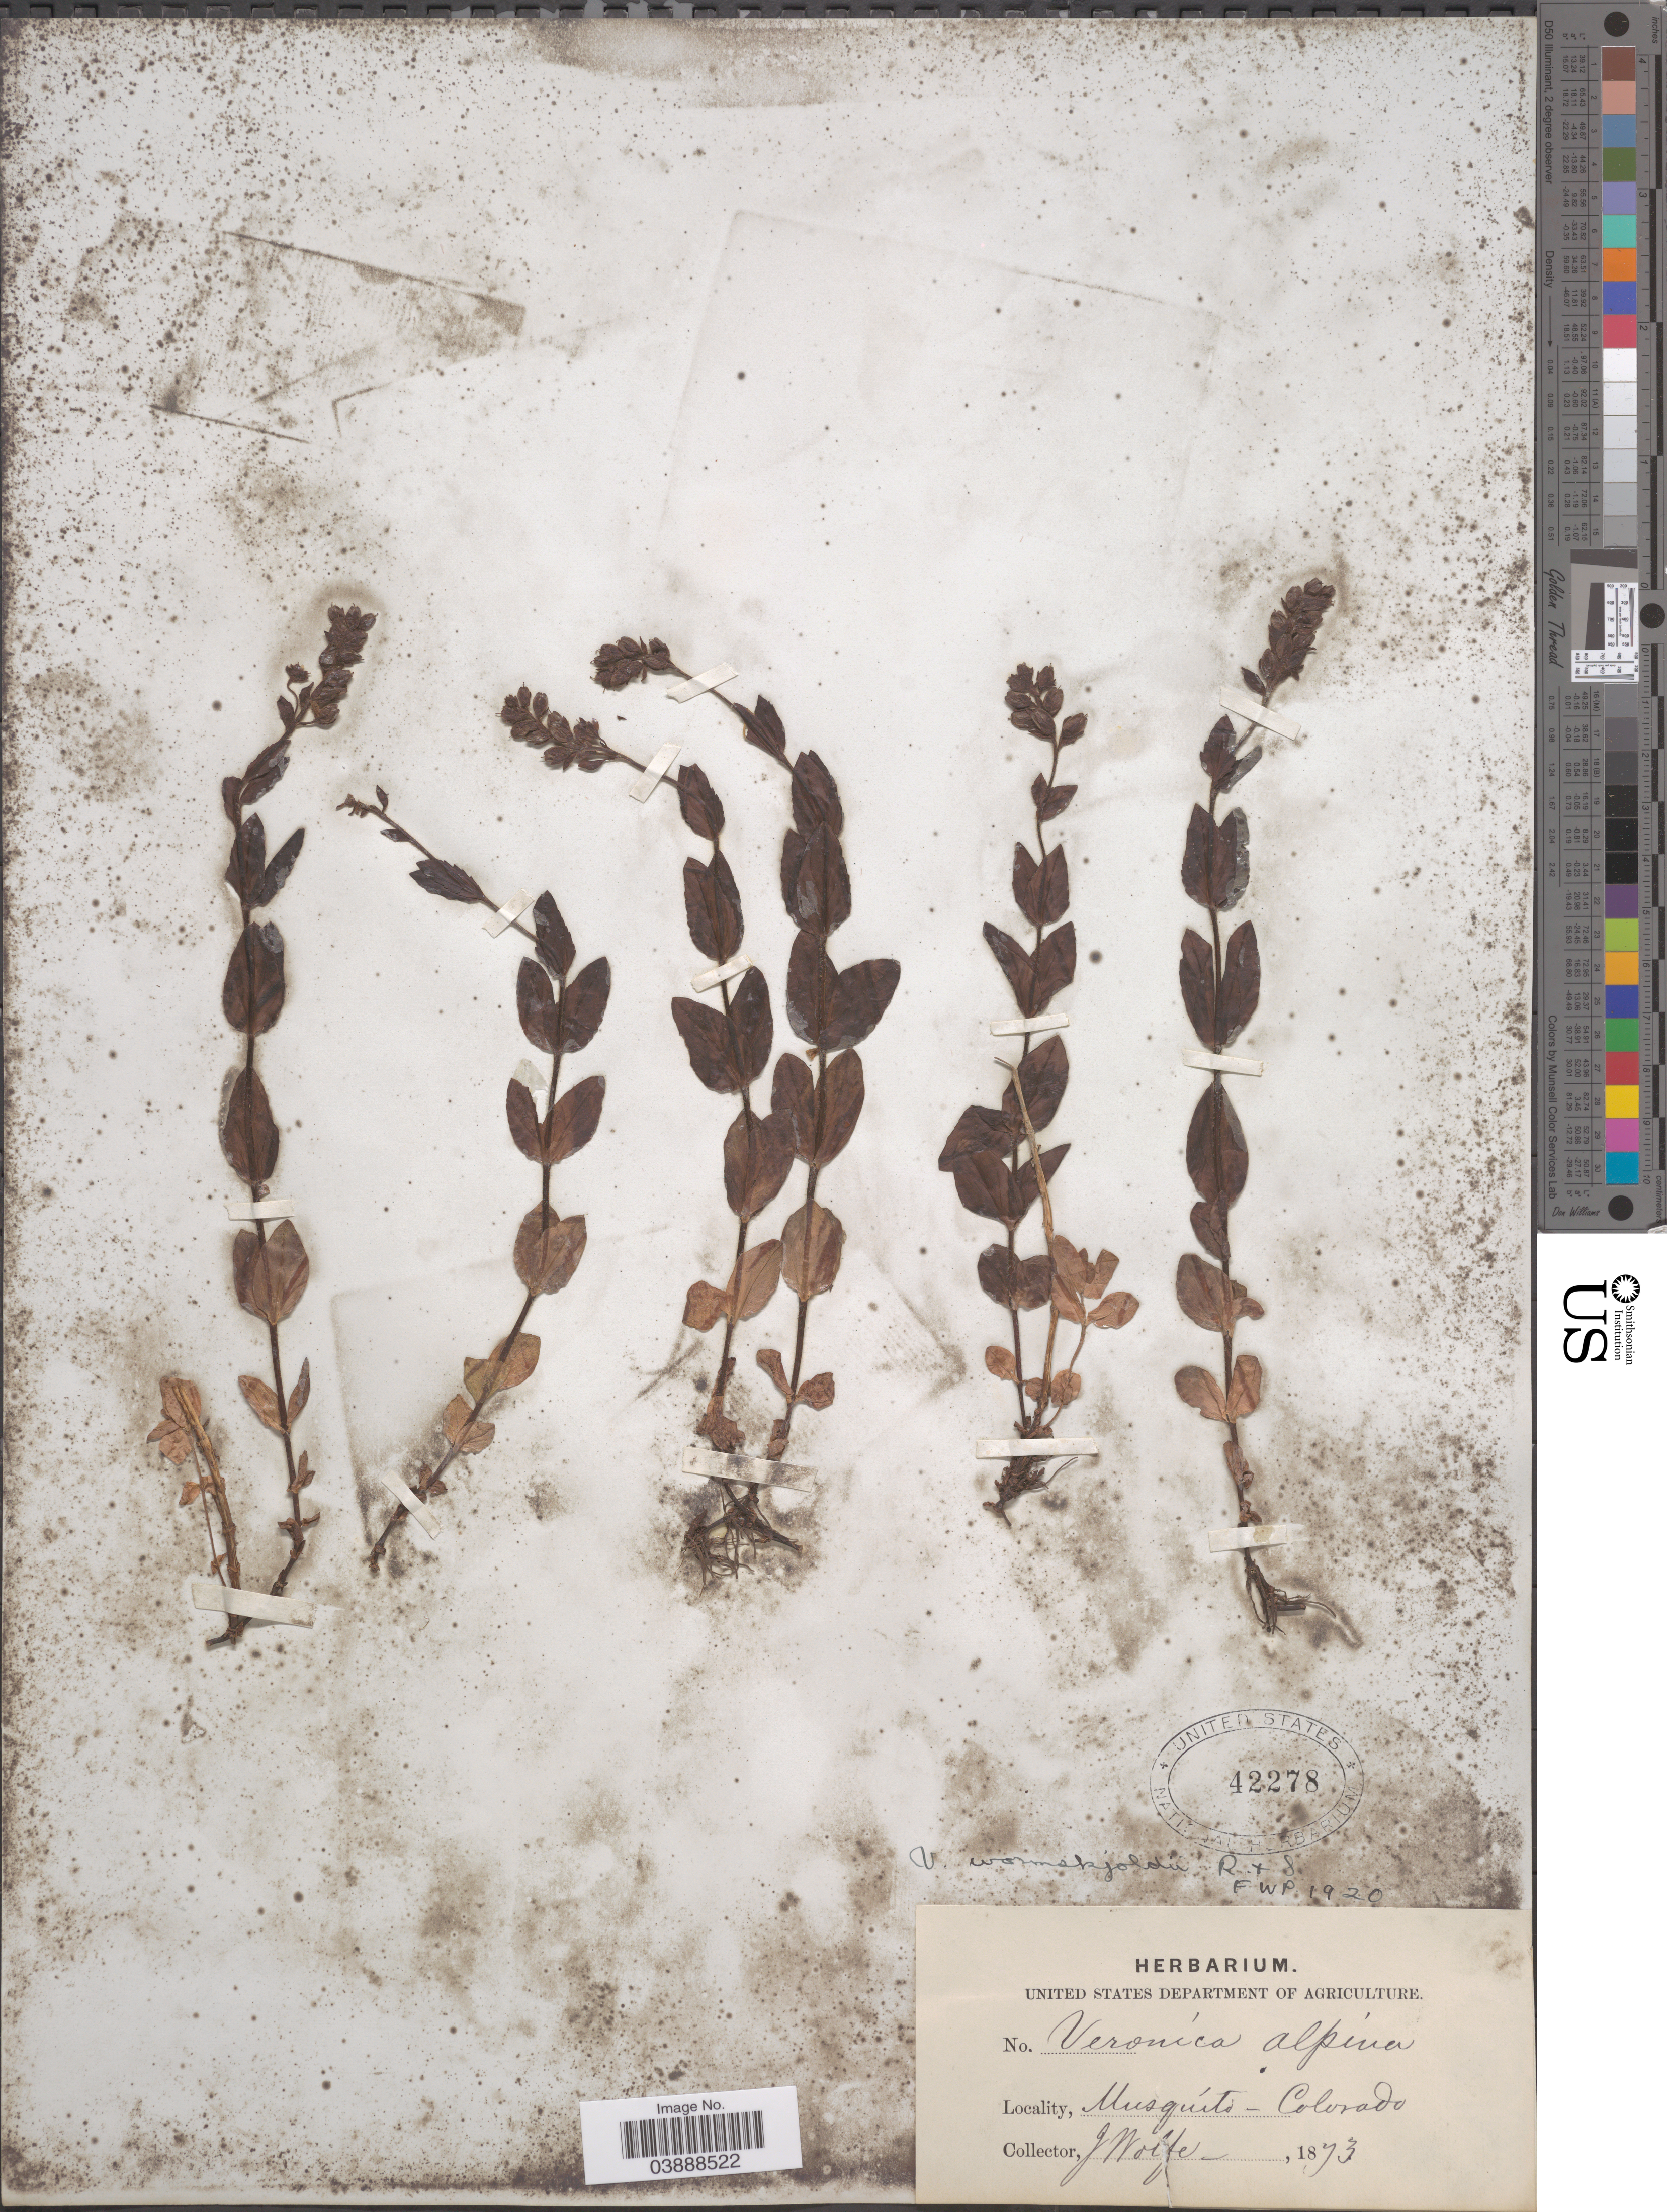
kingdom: Plantae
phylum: Tracheophyta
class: Magnoliopsida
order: Lamiales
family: Plantaginaceae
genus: Veronica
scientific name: Veronica wormskjoldii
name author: Roem. & Schult.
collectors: J. Wolfe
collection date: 1873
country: United States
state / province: Colorado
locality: Musquíto.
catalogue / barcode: US 42278